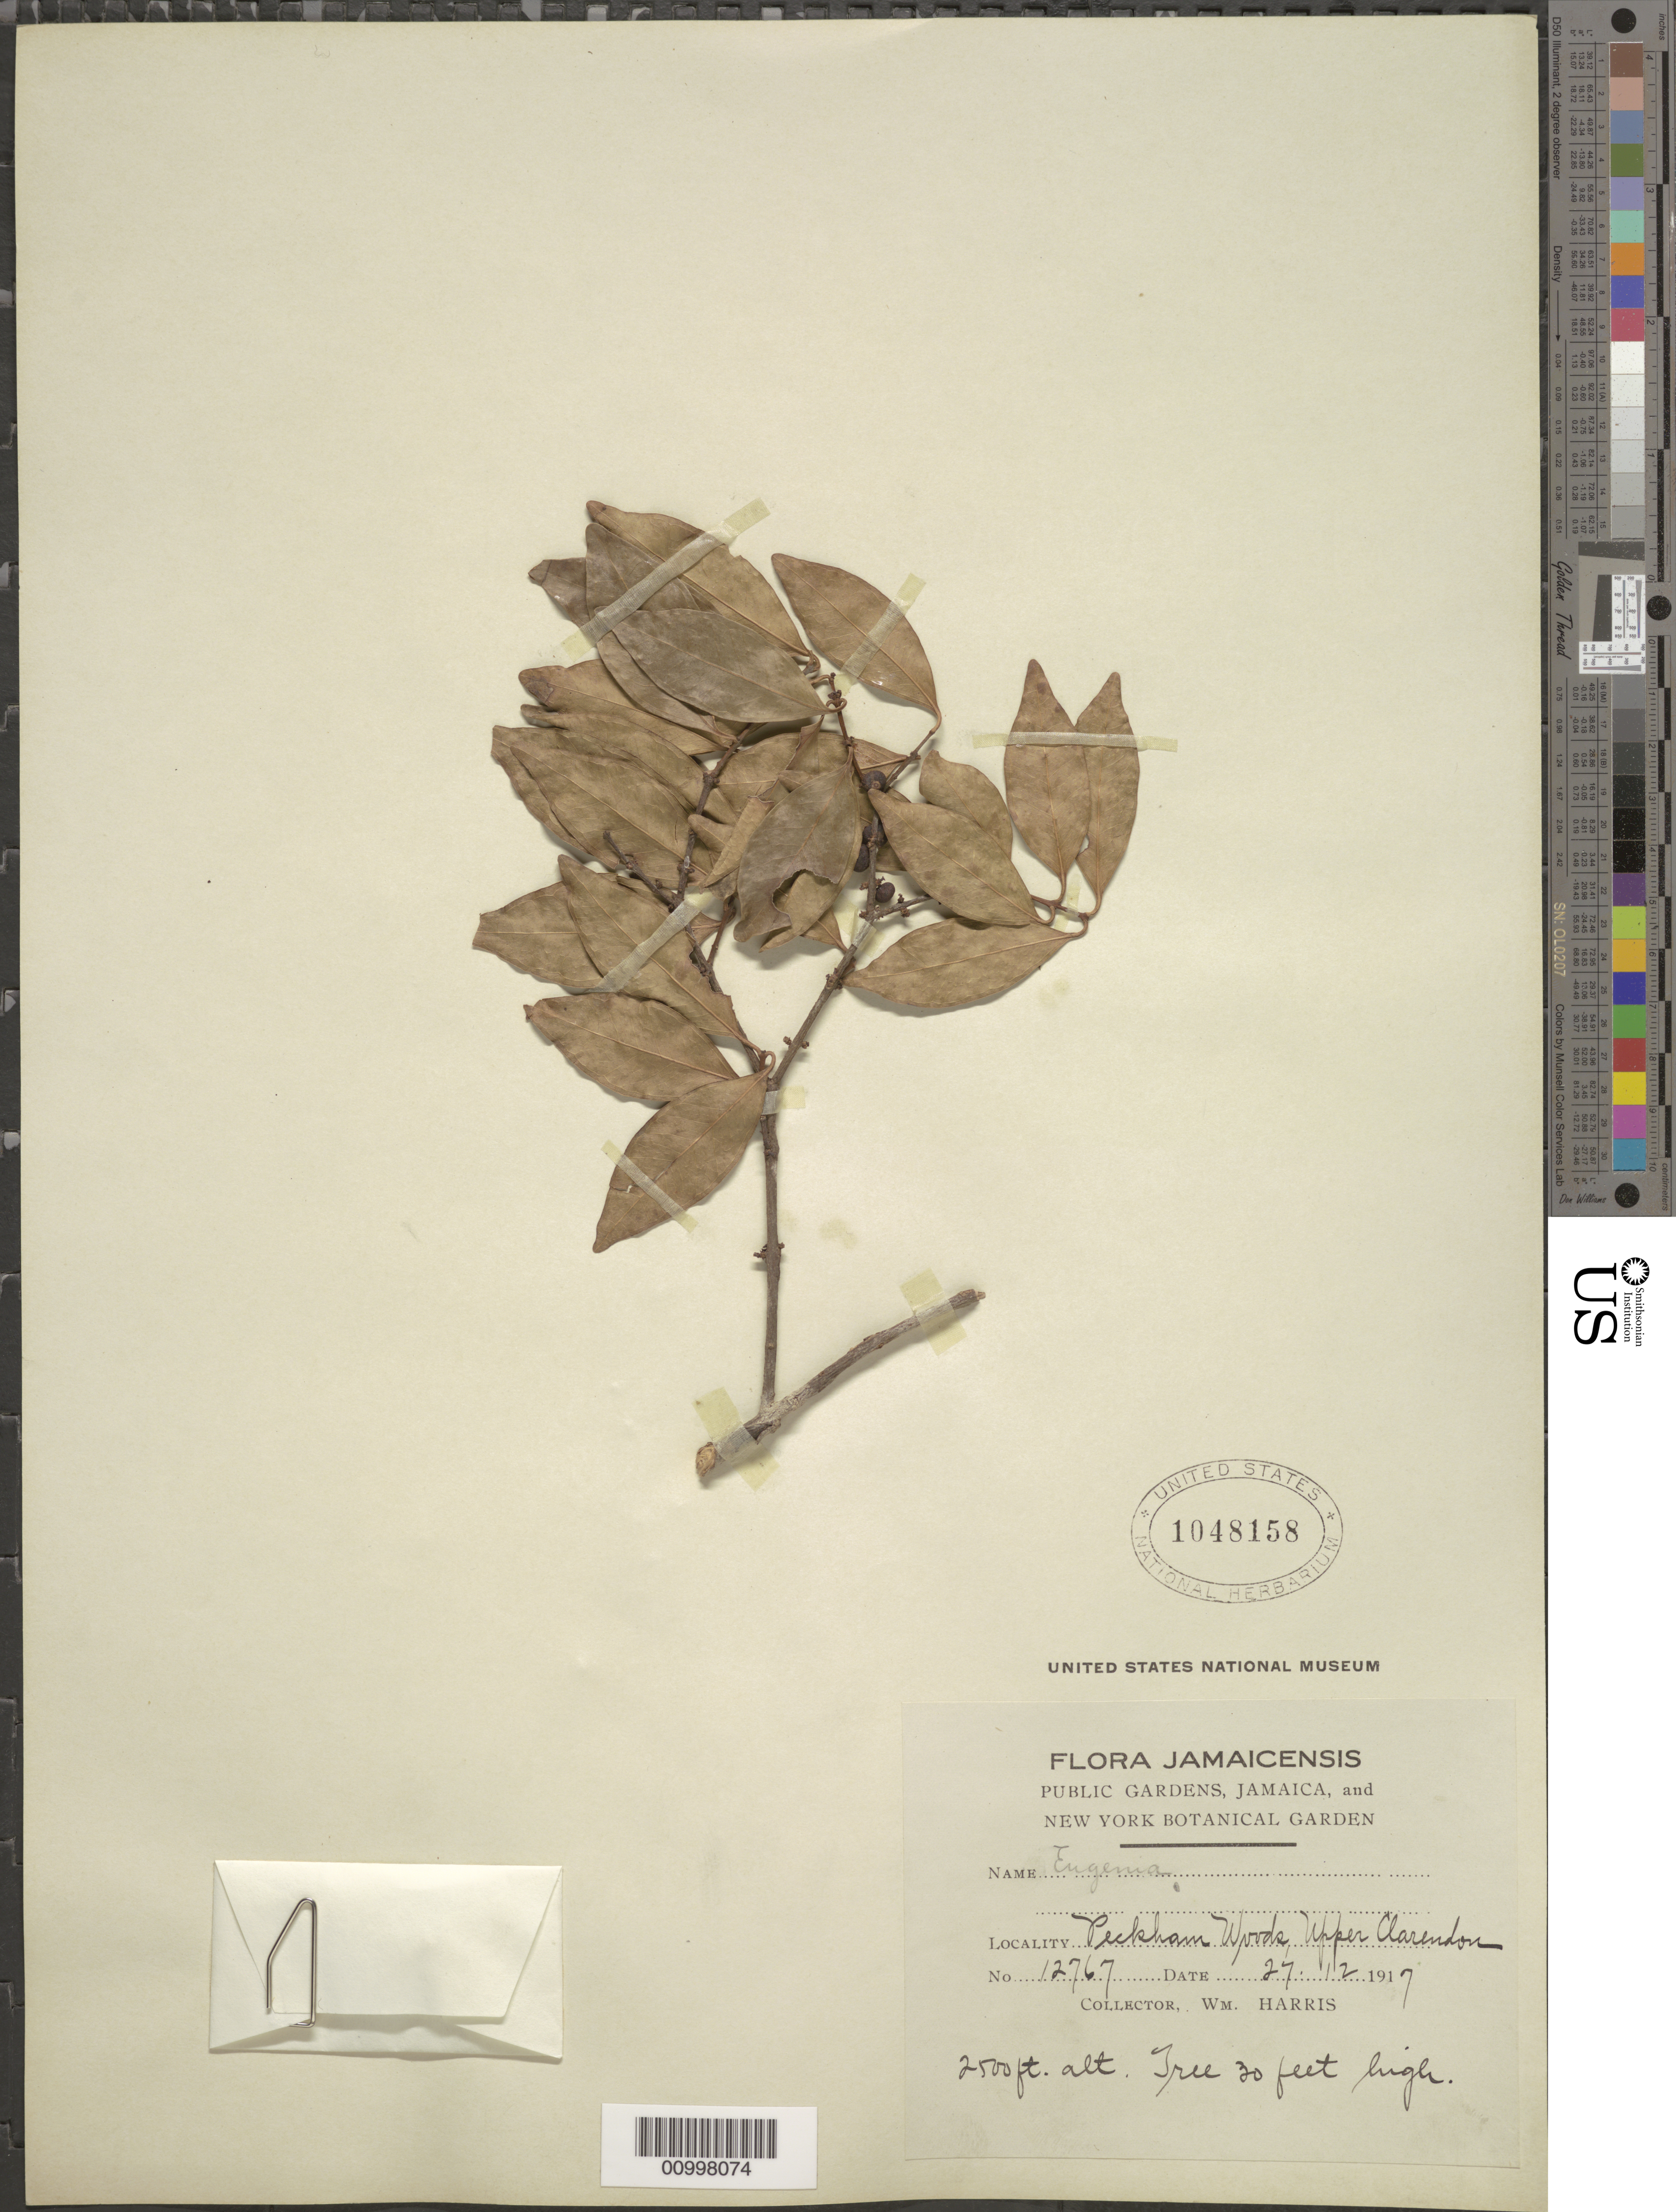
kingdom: Plantae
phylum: Tracheophyta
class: Magnoliopsida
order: Myrtales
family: Myrtaceae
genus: Eugenia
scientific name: Eugenia sp.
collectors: W. Harris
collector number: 12767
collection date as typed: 27 Dec 1917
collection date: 1917-12-27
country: Jamaica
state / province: Clarendon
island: Jamaica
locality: Peckham Woods, Upper Clarendon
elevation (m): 762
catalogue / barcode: US 1048158